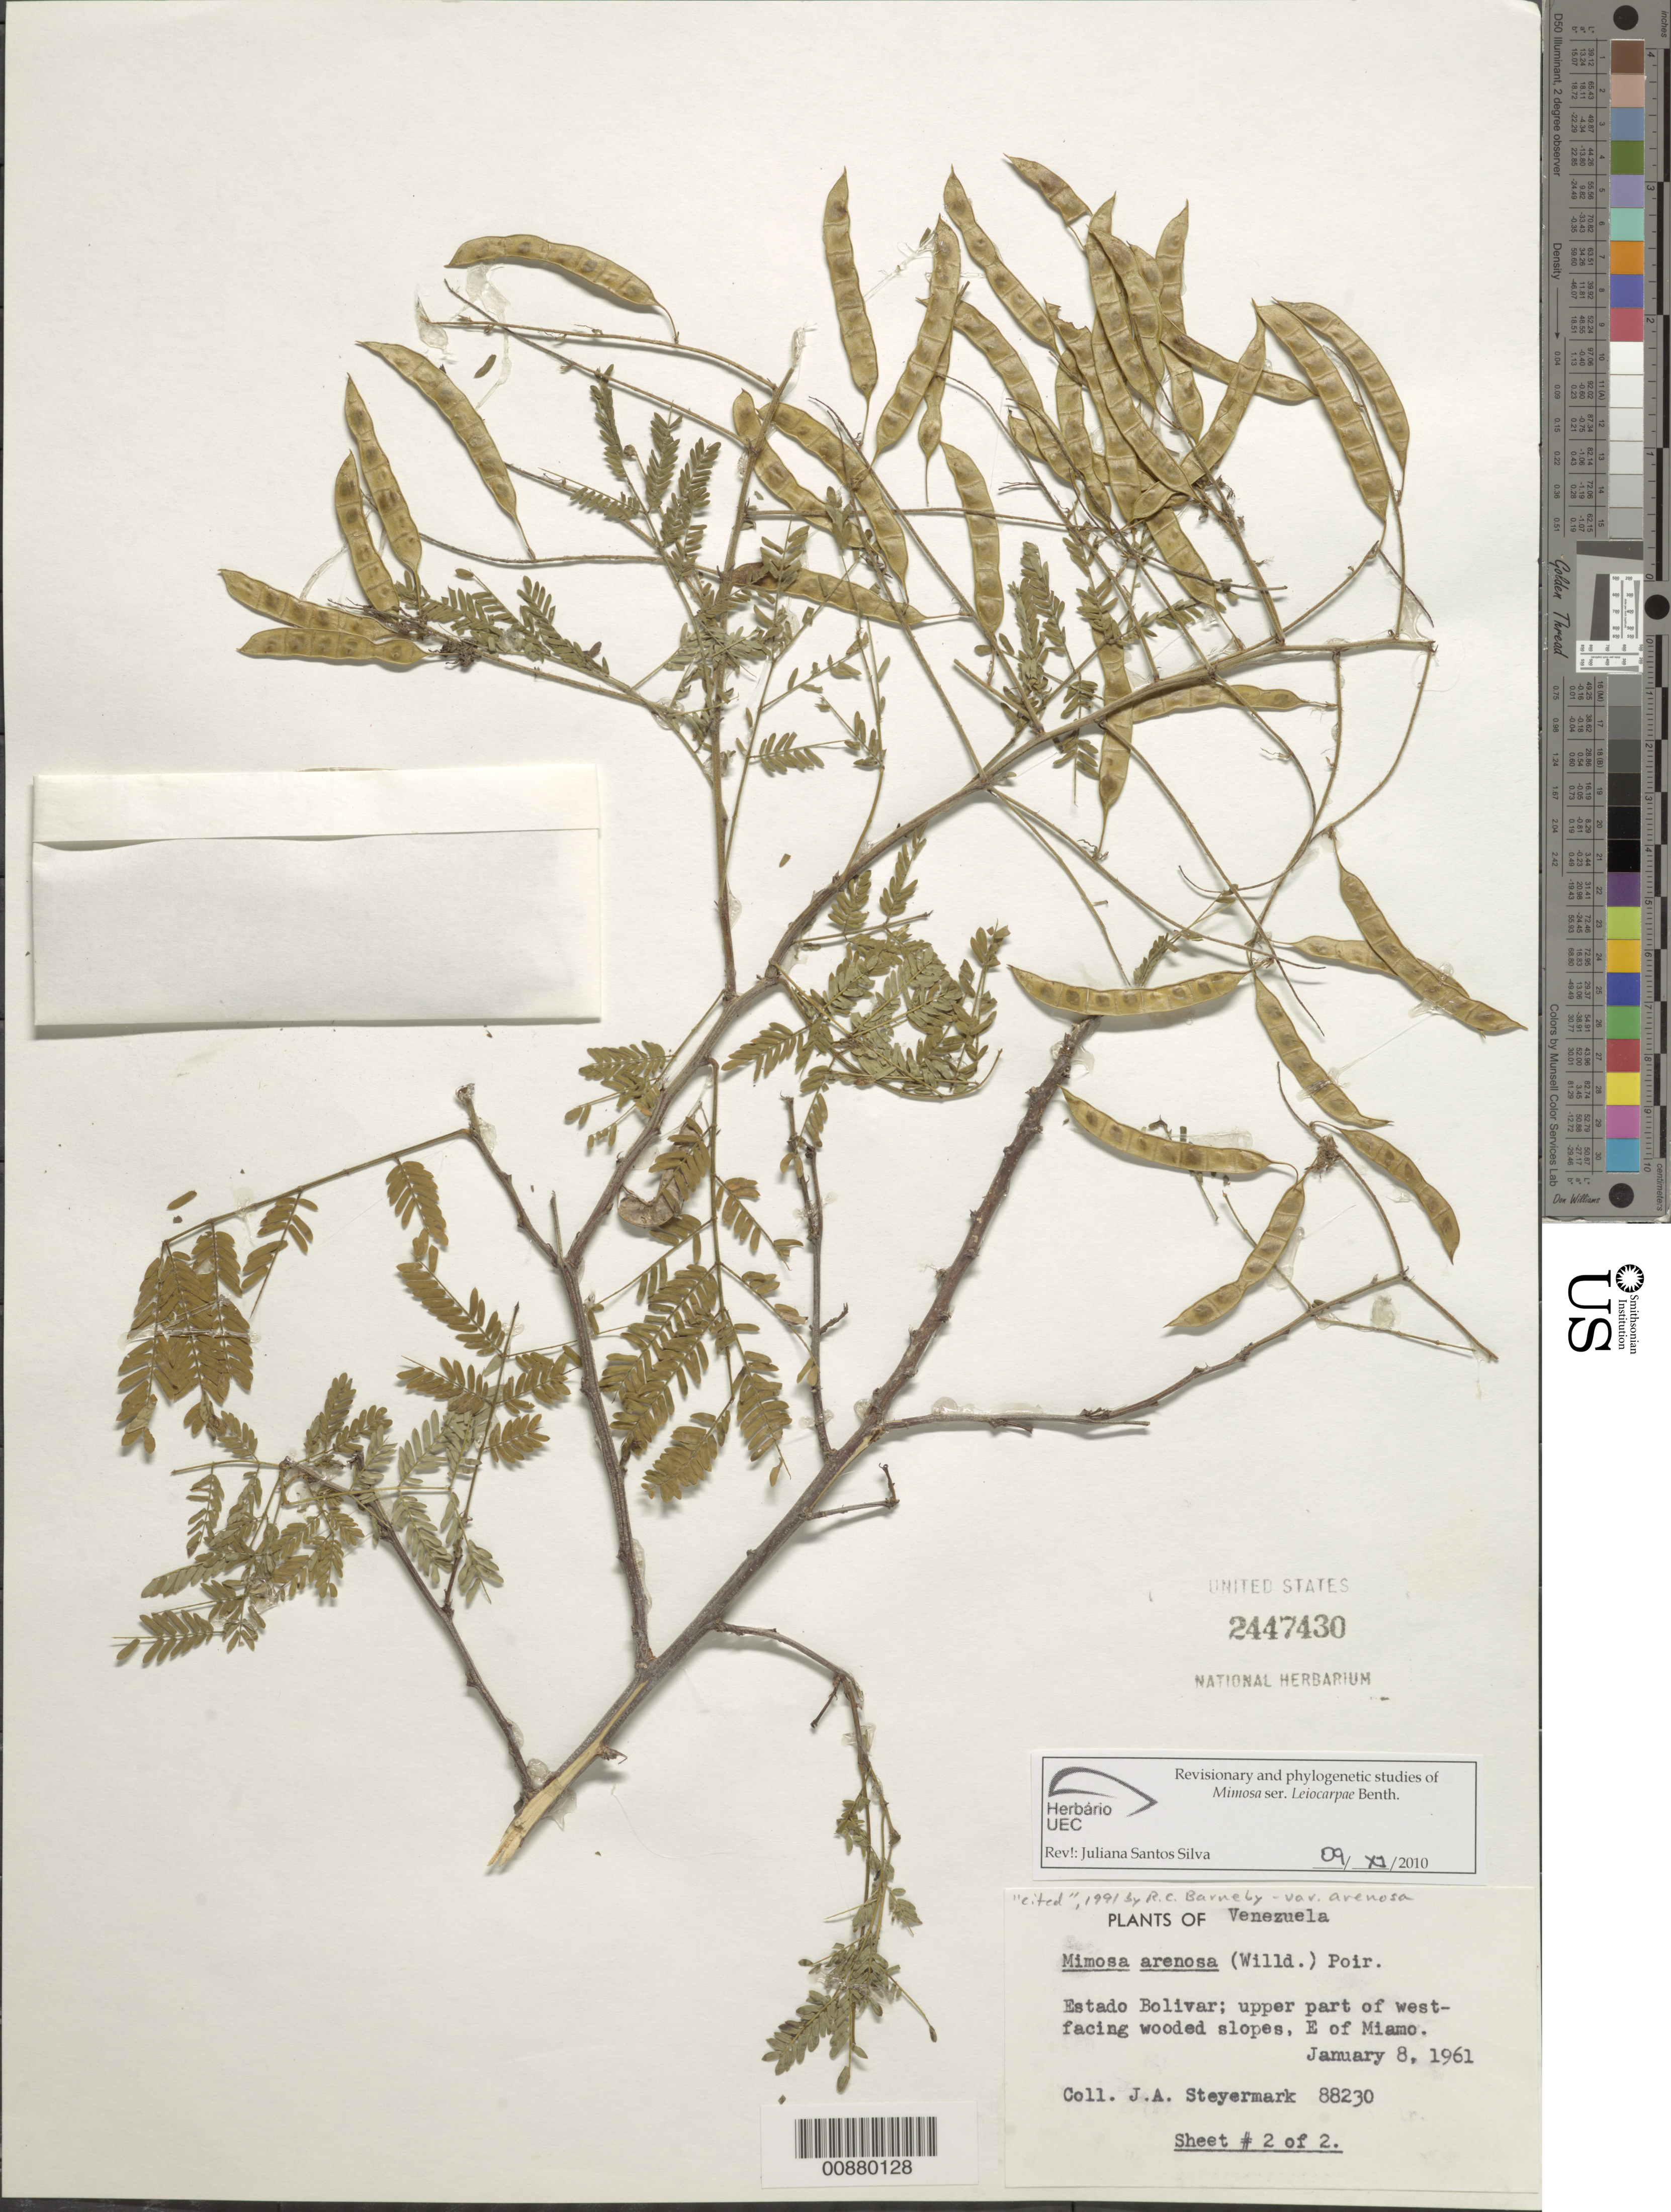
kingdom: Plantae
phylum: Tracheophyta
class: Magnoliopsida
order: Fabales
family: Fabaceae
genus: Mimosa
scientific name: Mimosa arenosa var. arenosa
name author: (Willd.) Poir.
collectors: J. Steyermark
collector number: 88230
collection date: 1961-01-08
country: Venezuela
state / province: Bolivar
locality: Upper part of west facing wooded slopes, E of Miamo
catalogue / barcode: US 2447430